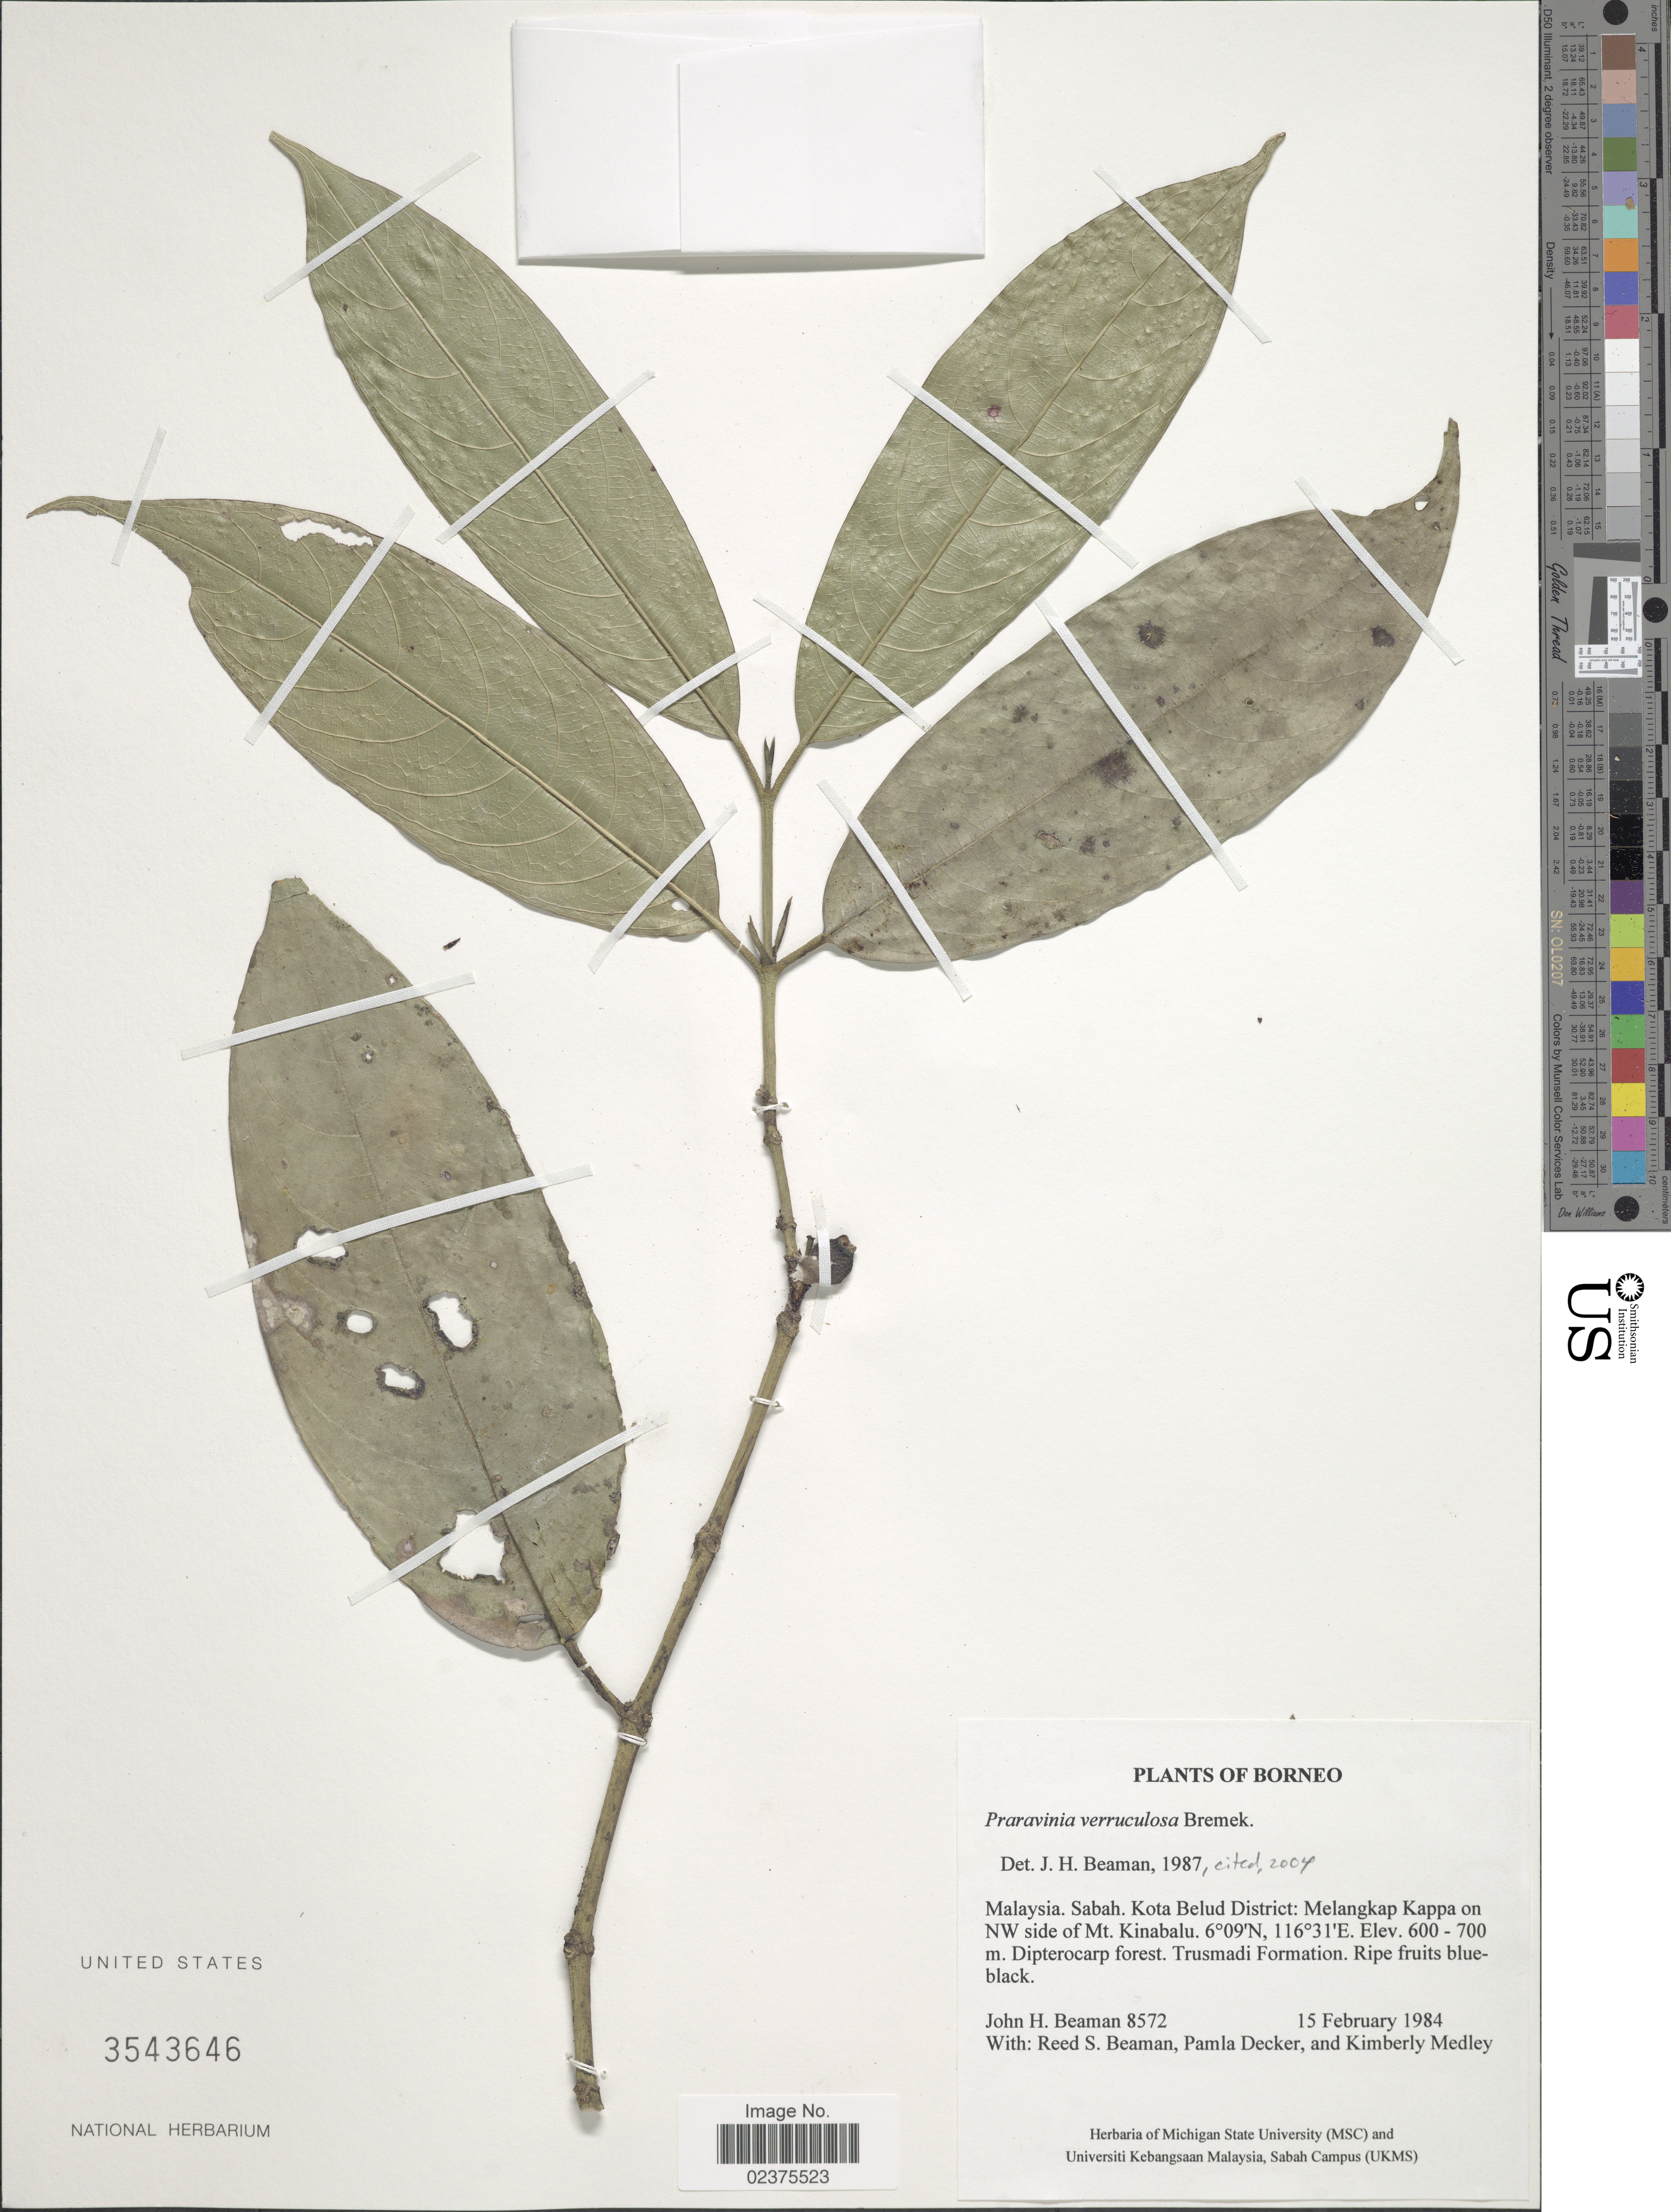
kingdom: Plantae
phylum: Tracheophyta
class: Magnoliopsida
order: Gentianales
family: Rubiaceae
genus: Praravinia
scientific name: Praravinia verruculosa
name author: Bremek.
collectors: J. H. Beaman, R. S. Beaman, P. Decker & K. Medley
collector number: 8572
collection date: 1984-02-15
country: Malaysia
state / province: Sabah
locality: Malaysia, Sabah, Kota Belud District: Melangkap Kappa on NW side of Mt. Kinabalu, Borneo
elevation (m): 600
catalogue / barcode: US 3543646